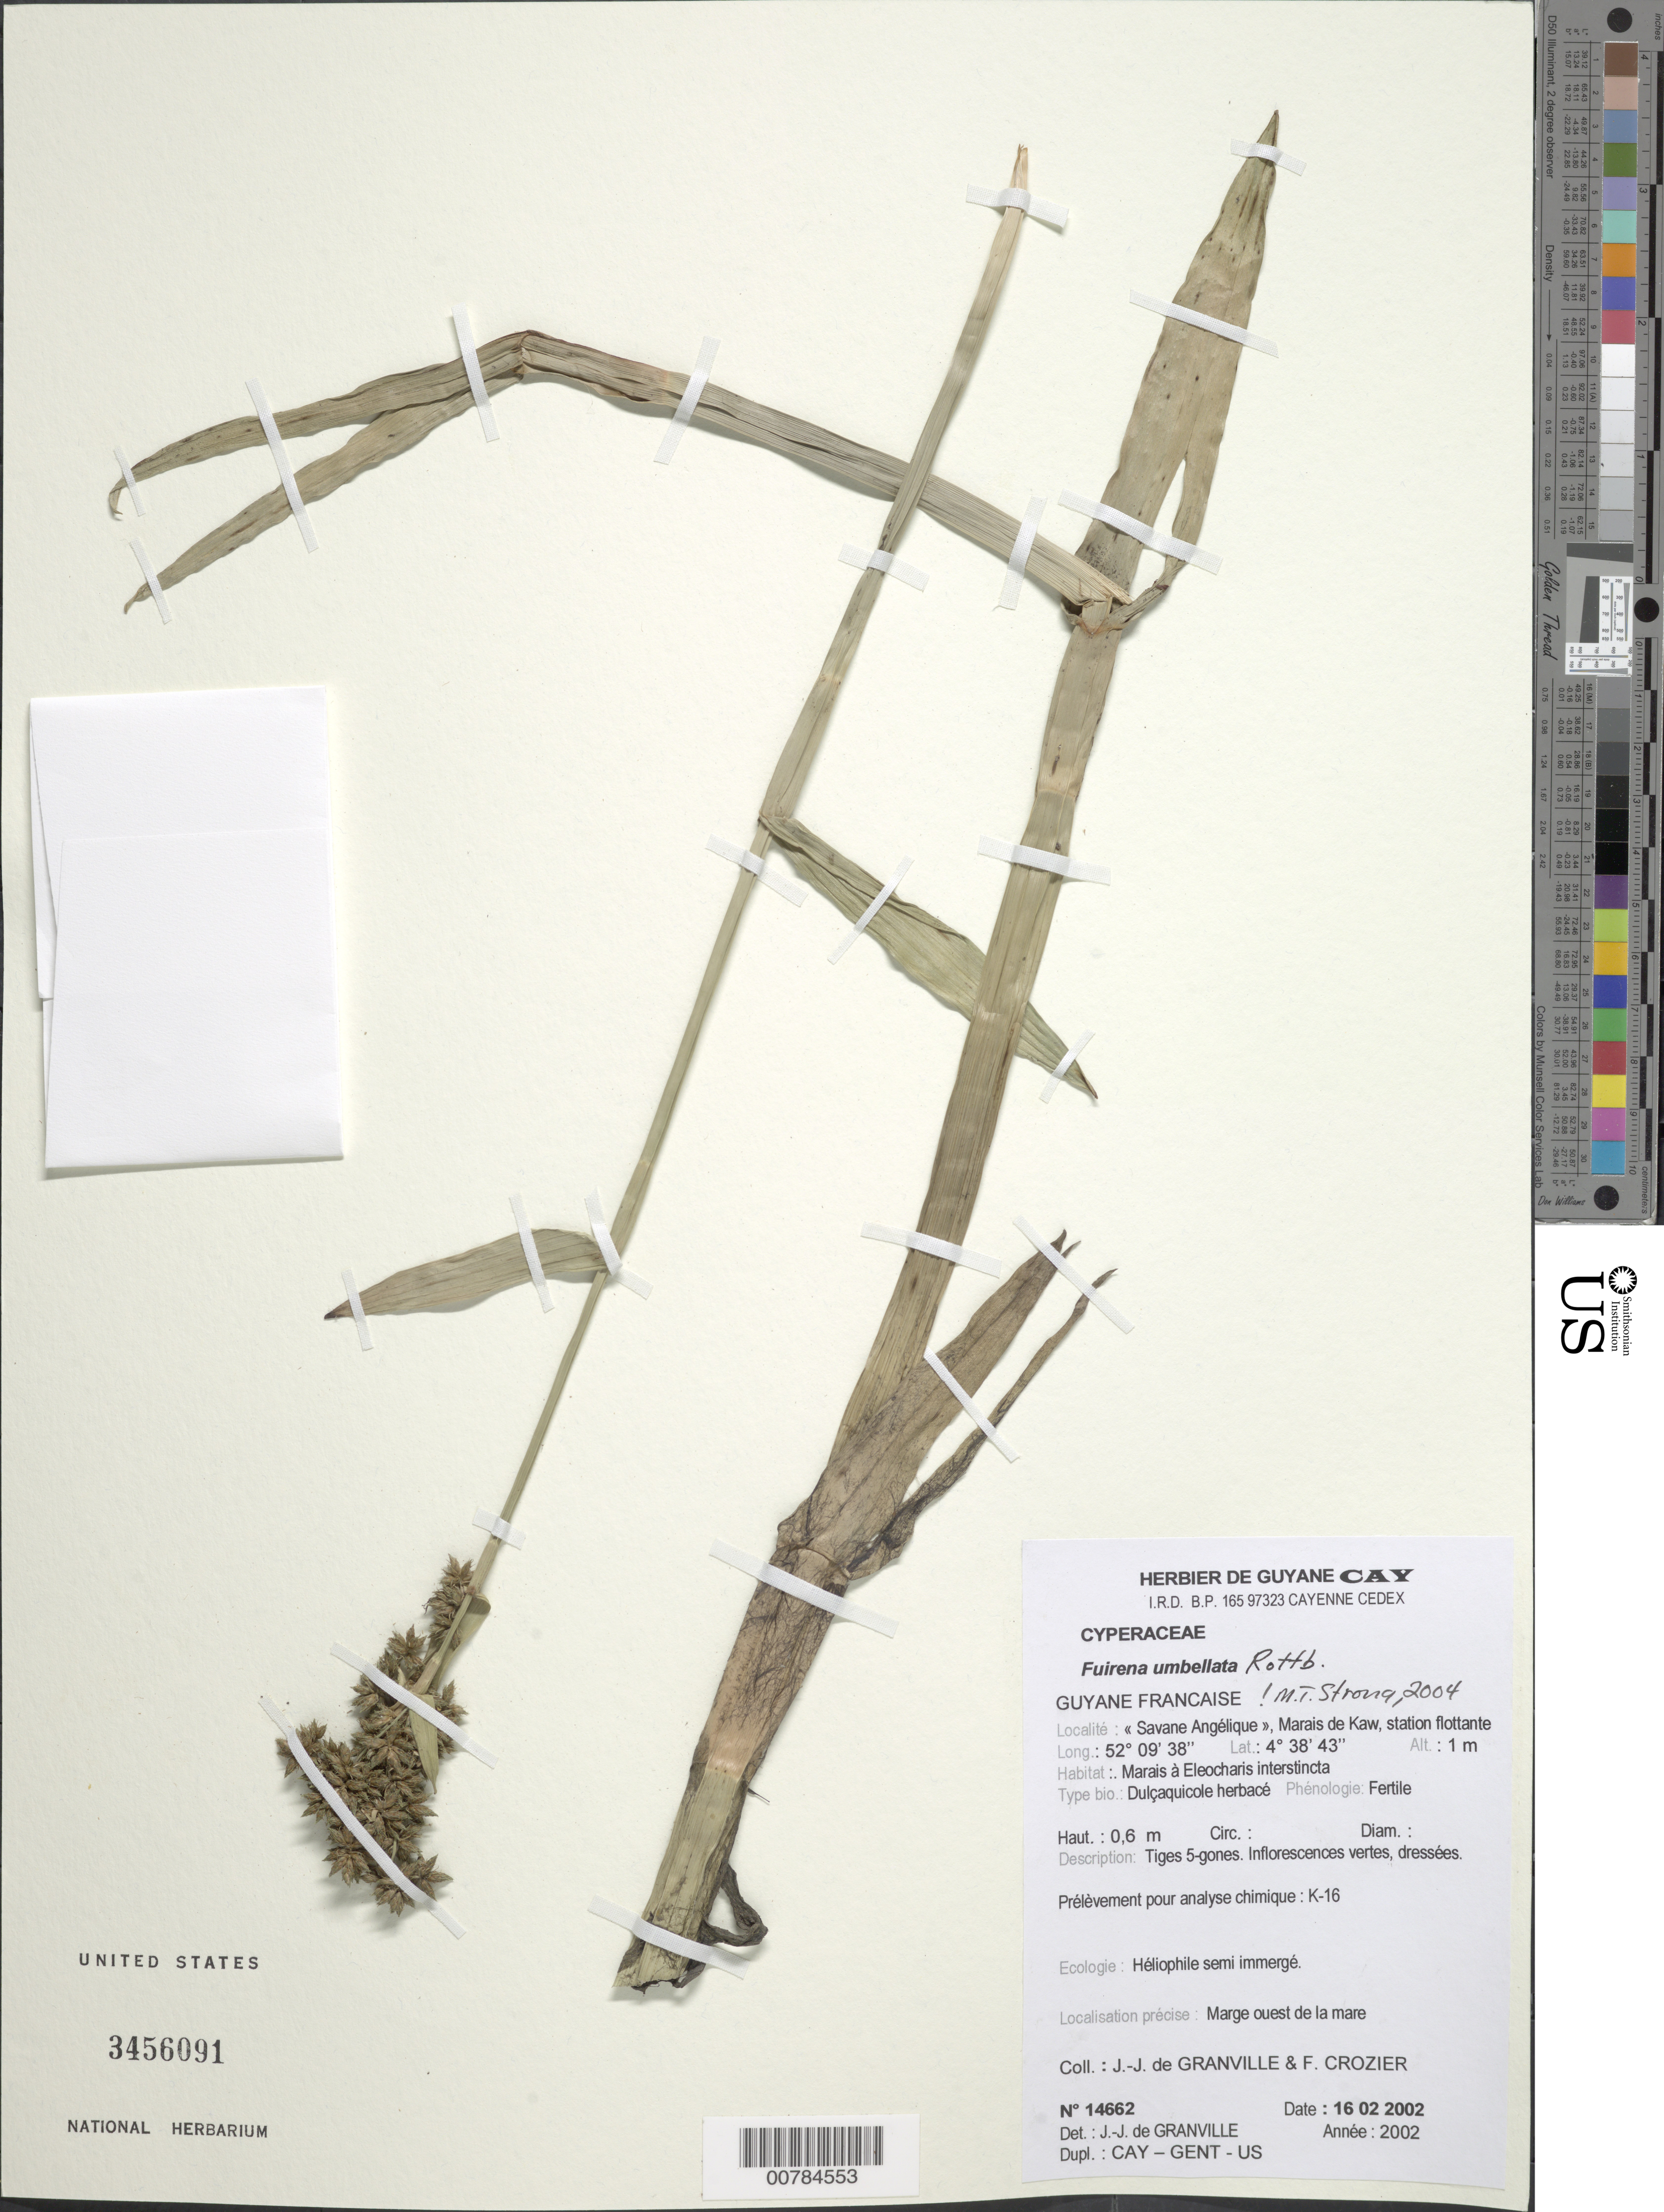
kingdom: Plantae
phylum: Tracheophyta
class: Liliopsida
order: Poales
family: Cyperaceae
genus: Fuirena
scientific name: Fuirena umbellata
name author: Rottb.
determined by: Strong, M. T., (US), Smithsonian Institution - National Museum of Natural History (UNITED STATES)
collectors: J.-J. de Granville & F. Crozier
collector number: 14662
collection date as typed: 16-Feb-02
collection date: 2002-02-16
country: French Guiana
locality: Savane Angélique, Marais de Kaw, station flottante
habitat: Marge ouest de la mare; Marais a Eleocharis interstincta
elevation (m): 1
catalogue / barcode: US 3456091